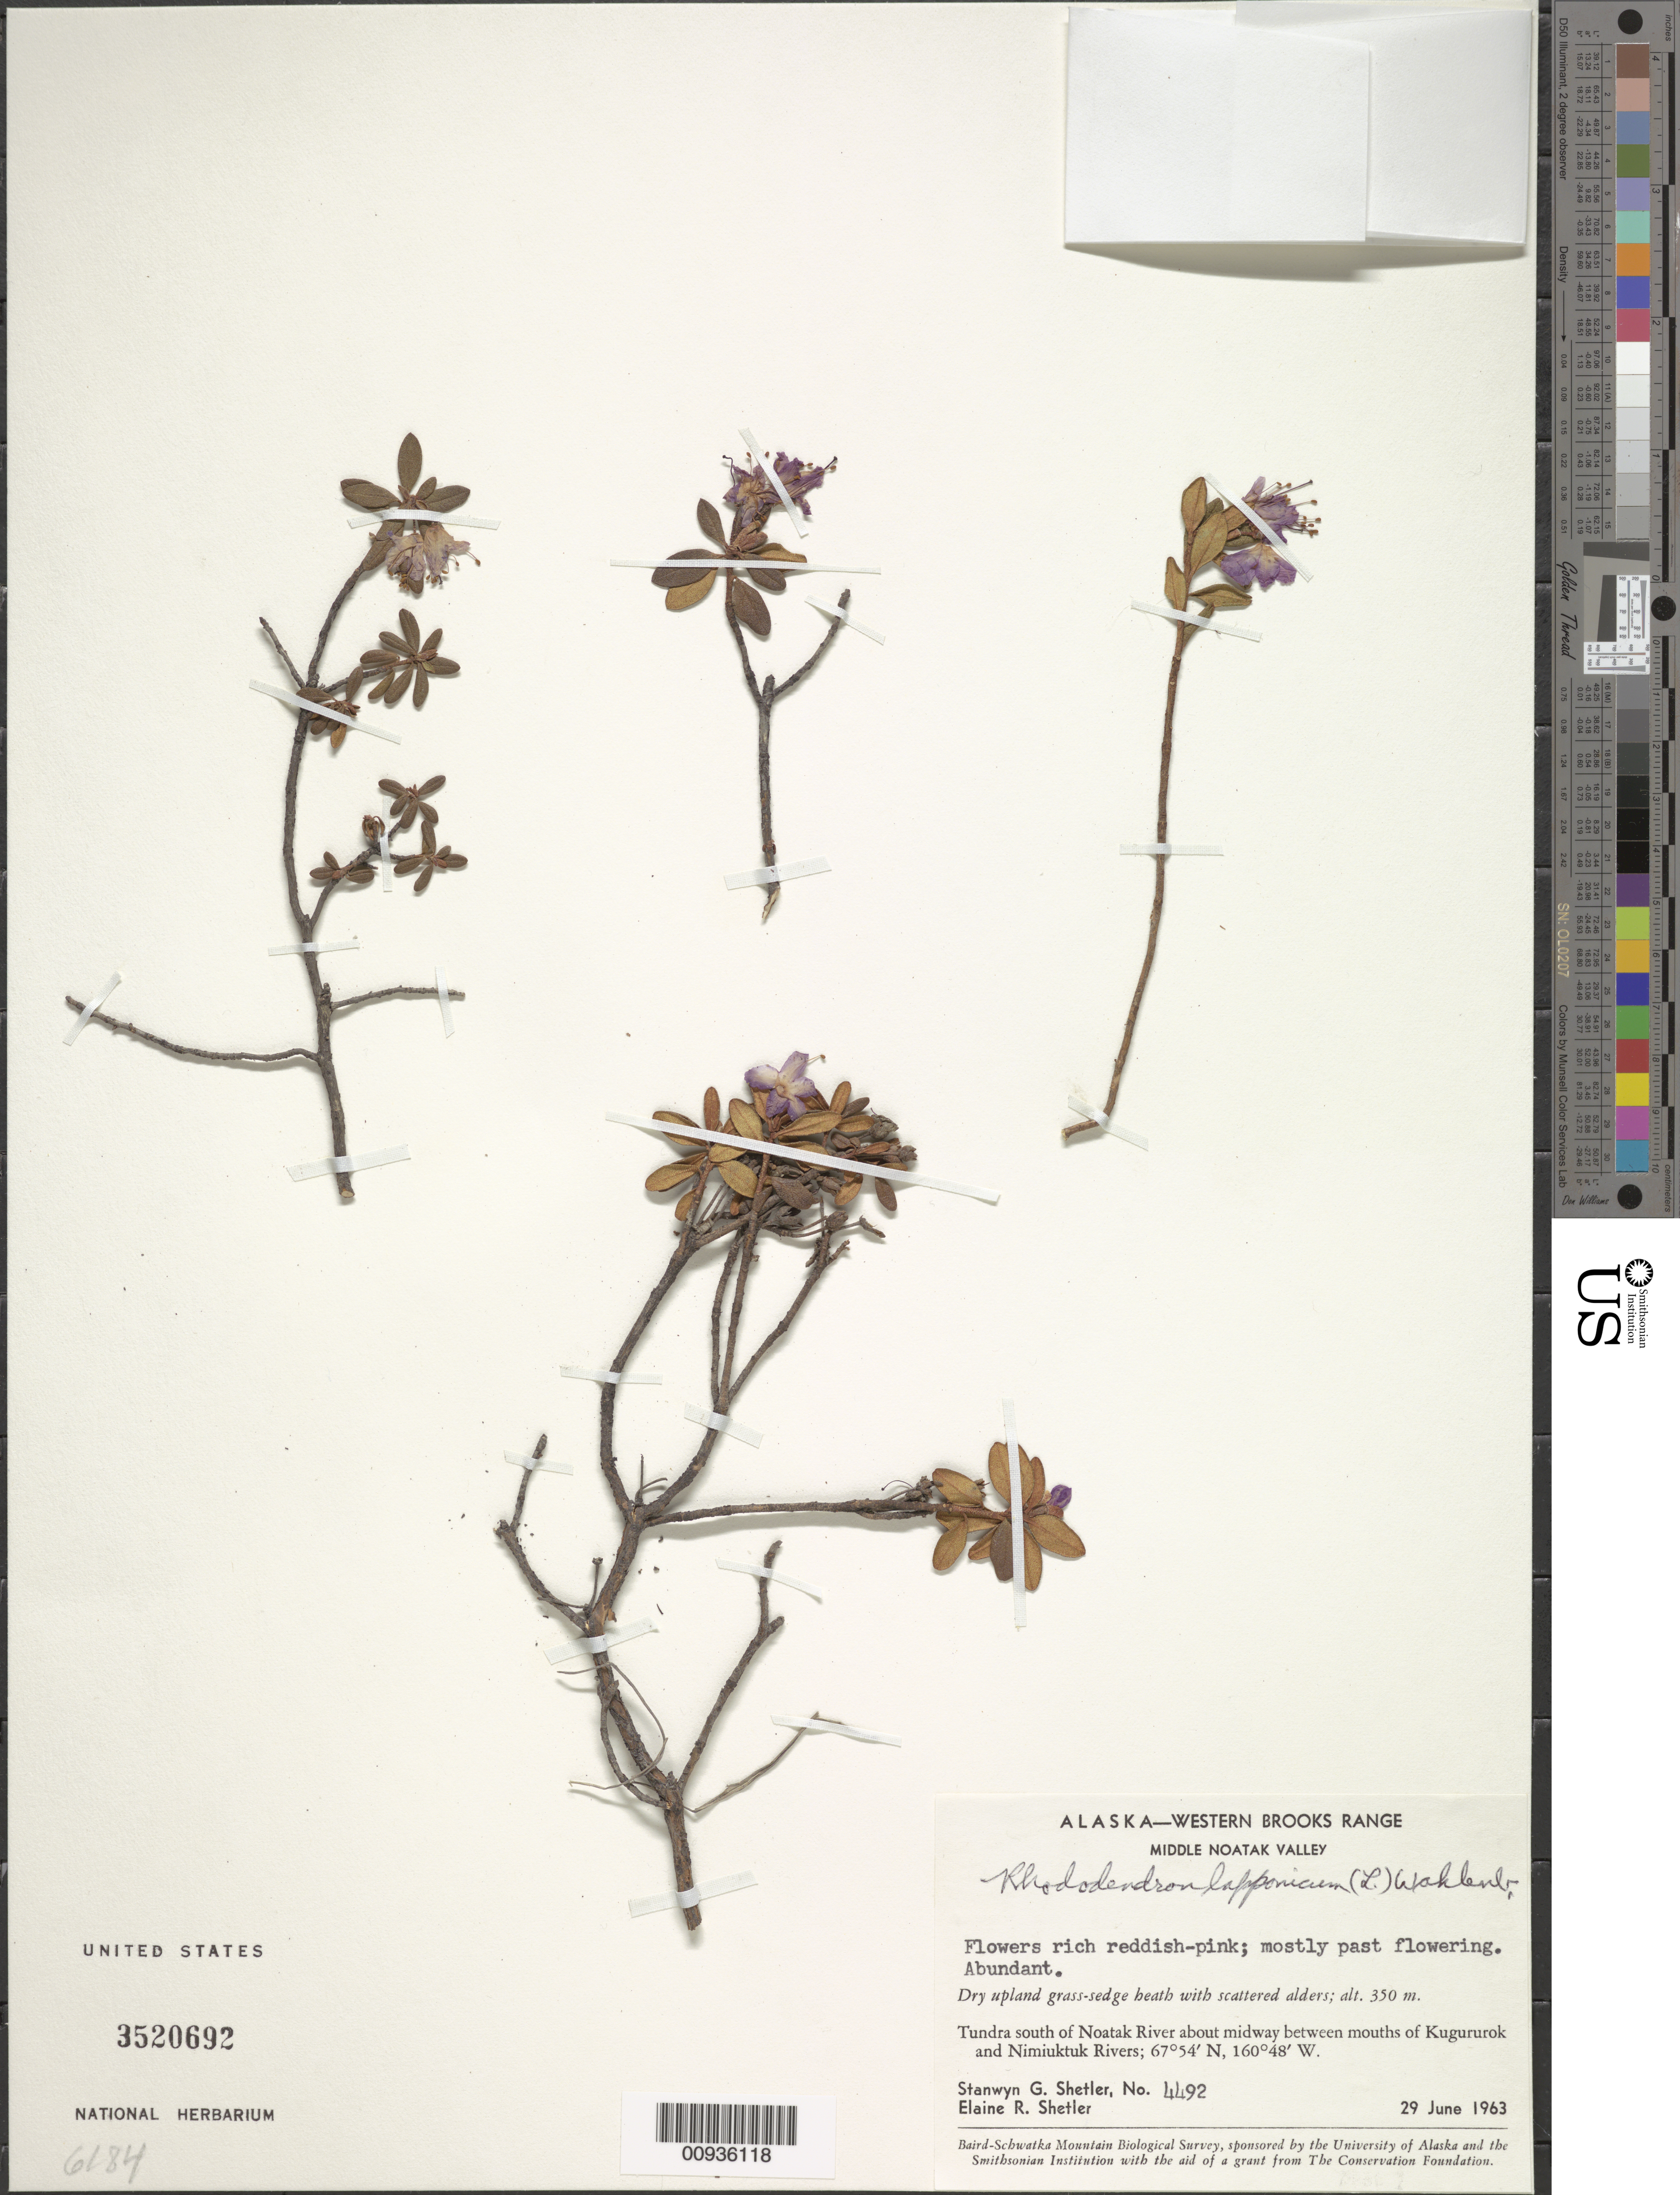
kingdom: Plantae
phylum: Tracheophyta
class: Magnoliopsida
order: Ericales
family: Ericaceae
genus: Rhododendron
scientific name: Rhododendron lapponicum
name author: (L.) Wahlenb.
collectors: S. Shetler & E. R. Shetler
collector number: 4492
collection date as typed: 29 Jun 1963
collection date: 1963-06-29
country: United States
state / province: Alaska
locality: S of Noatak River about midway between mouths of Kugururok and Nimiuktuk Rivers. Western Brooks Range, Middle Noatak Valley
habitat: Tundra. Dry upland grass-sedge heath with scattered alders.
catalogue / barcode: US 3520692